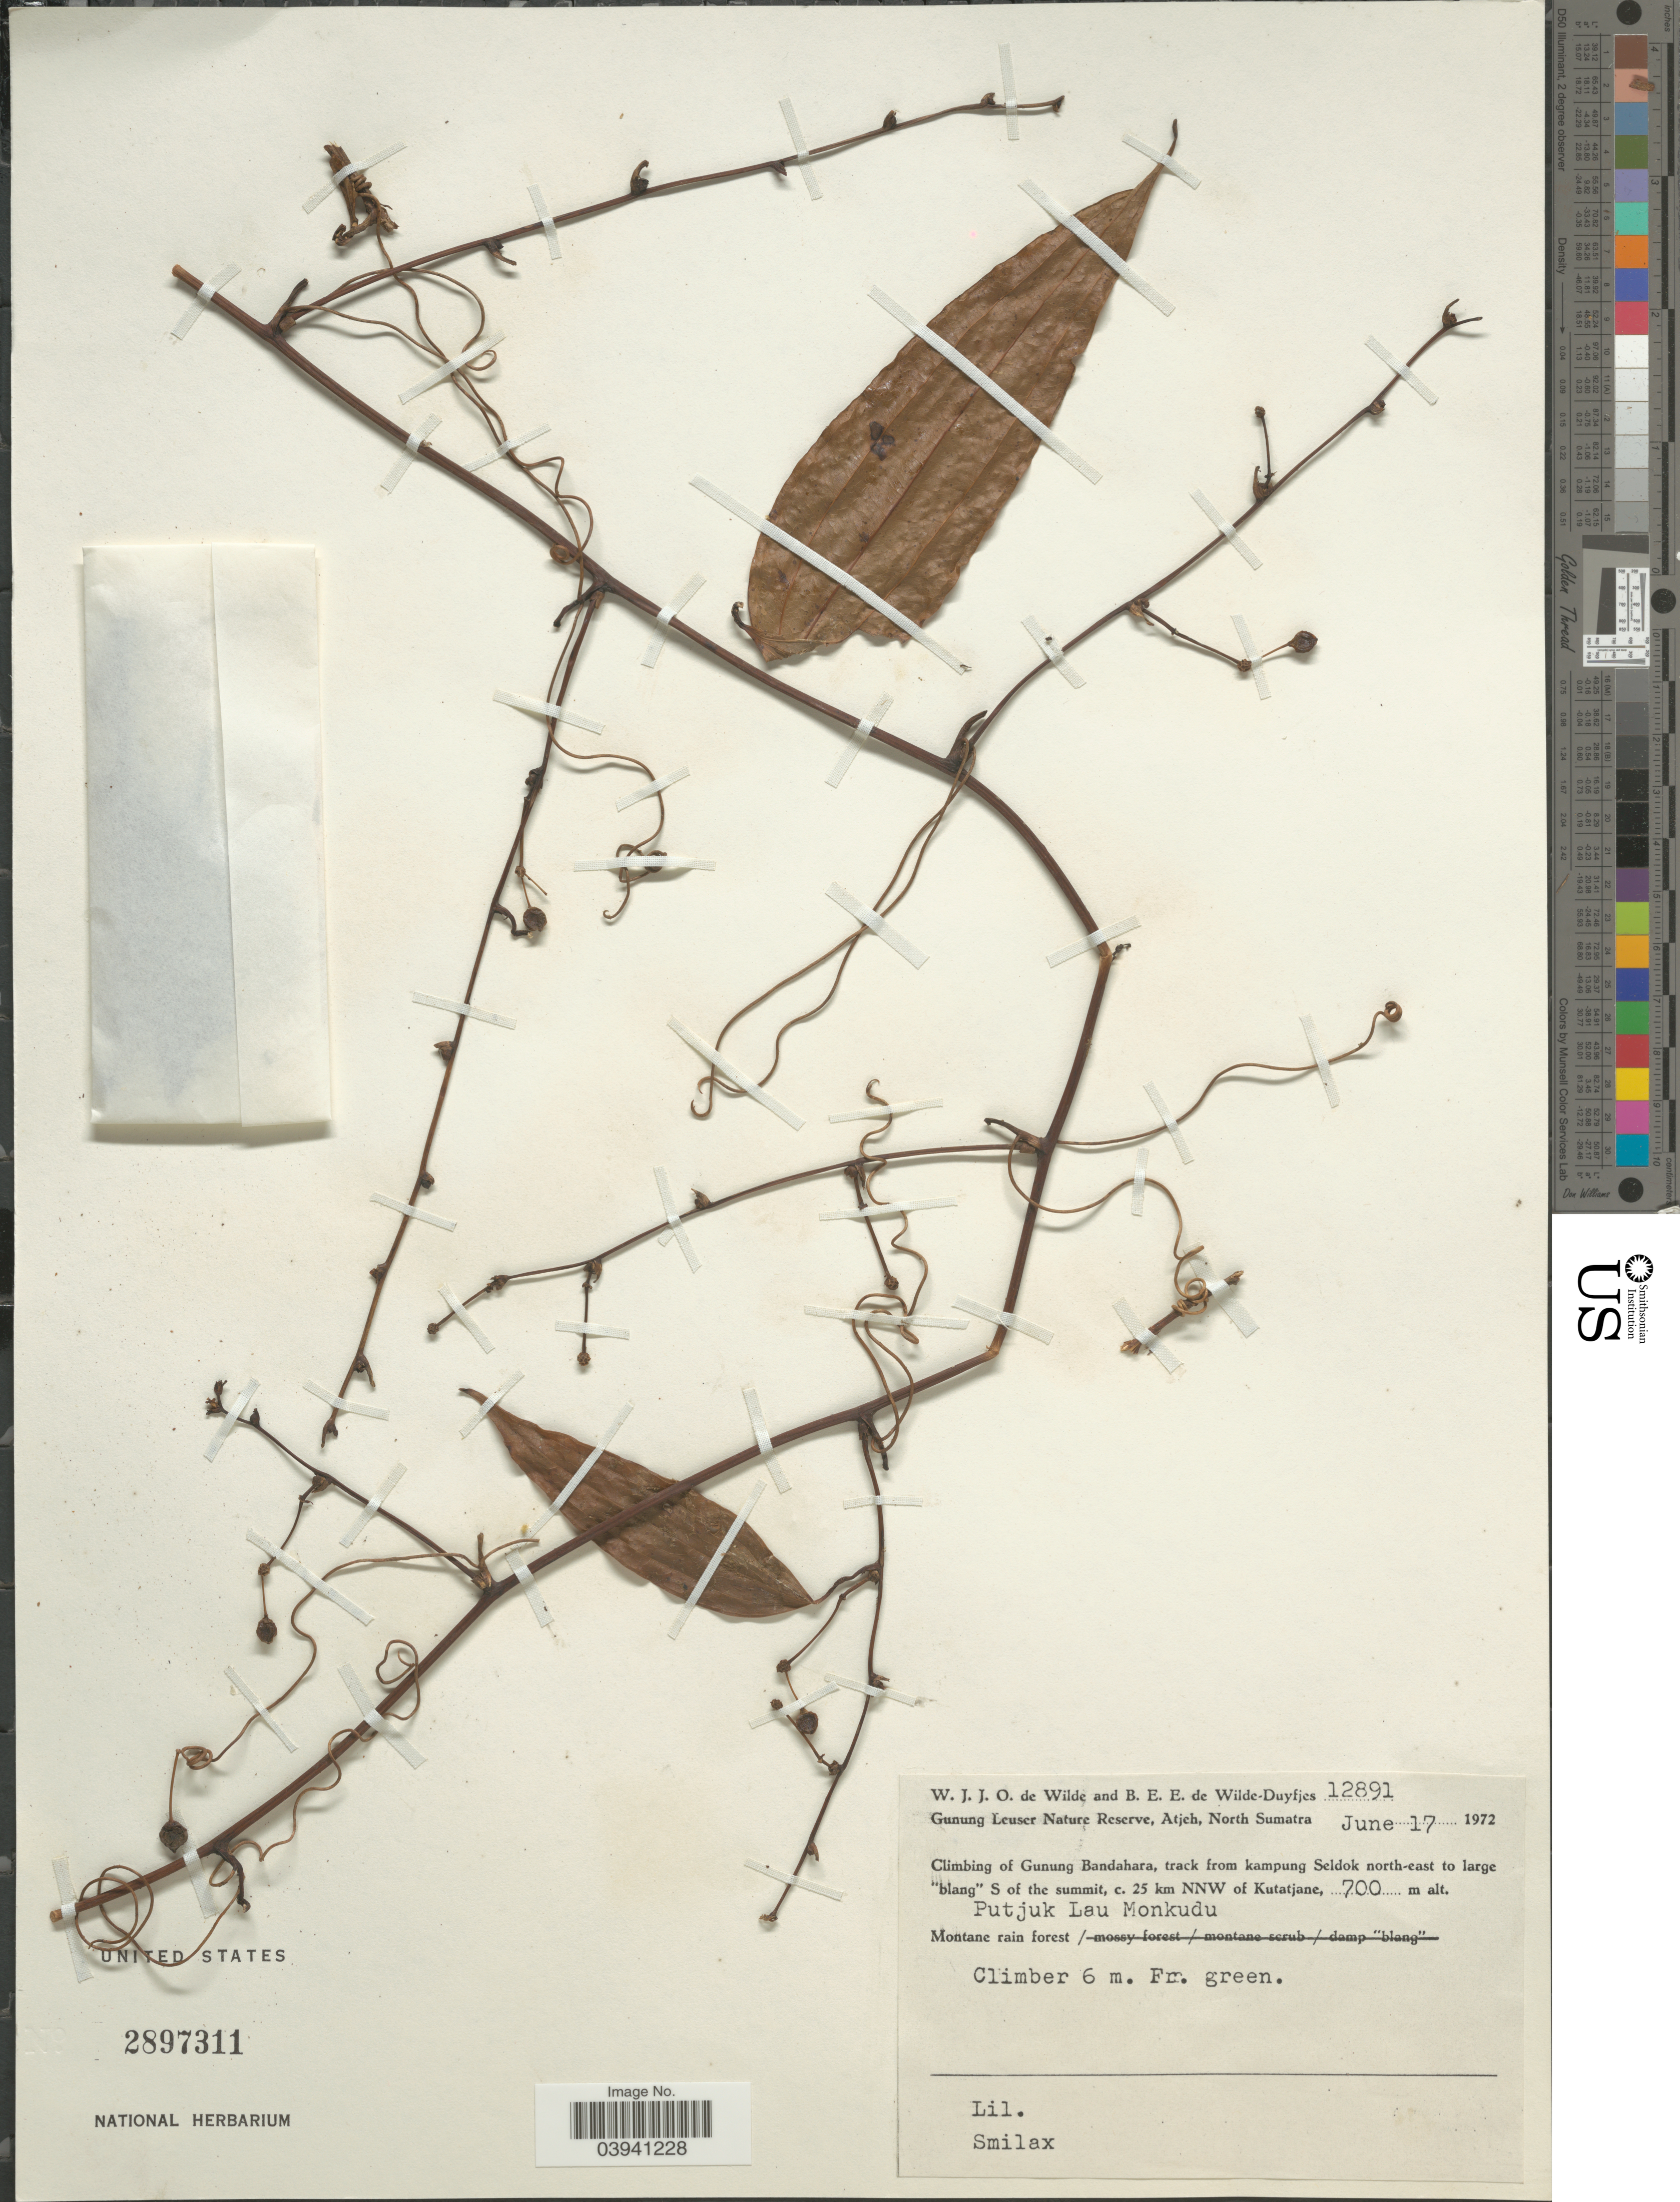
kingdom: Plantae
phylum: Tracheophyta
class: Liliopsida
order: Liliales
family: Smilacaceae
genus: Smilax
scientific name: Smilax sp.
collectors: W. J. de Wilde & B. E. de Wilde-Duyfjes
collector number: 12891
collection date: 1972-06-17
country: Indonesia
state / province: Sumatra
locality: Gunung Leuser Nature Reserve, Atjeh, North Sumatra. Climbing of Gunung Bandahara, track from kampung Seldok north-east to large "blang"S of the summit, c. 25 km NNW of Kutatjane. Putjuk Lau Monkudu.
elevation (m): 700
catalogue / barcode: US 2897311